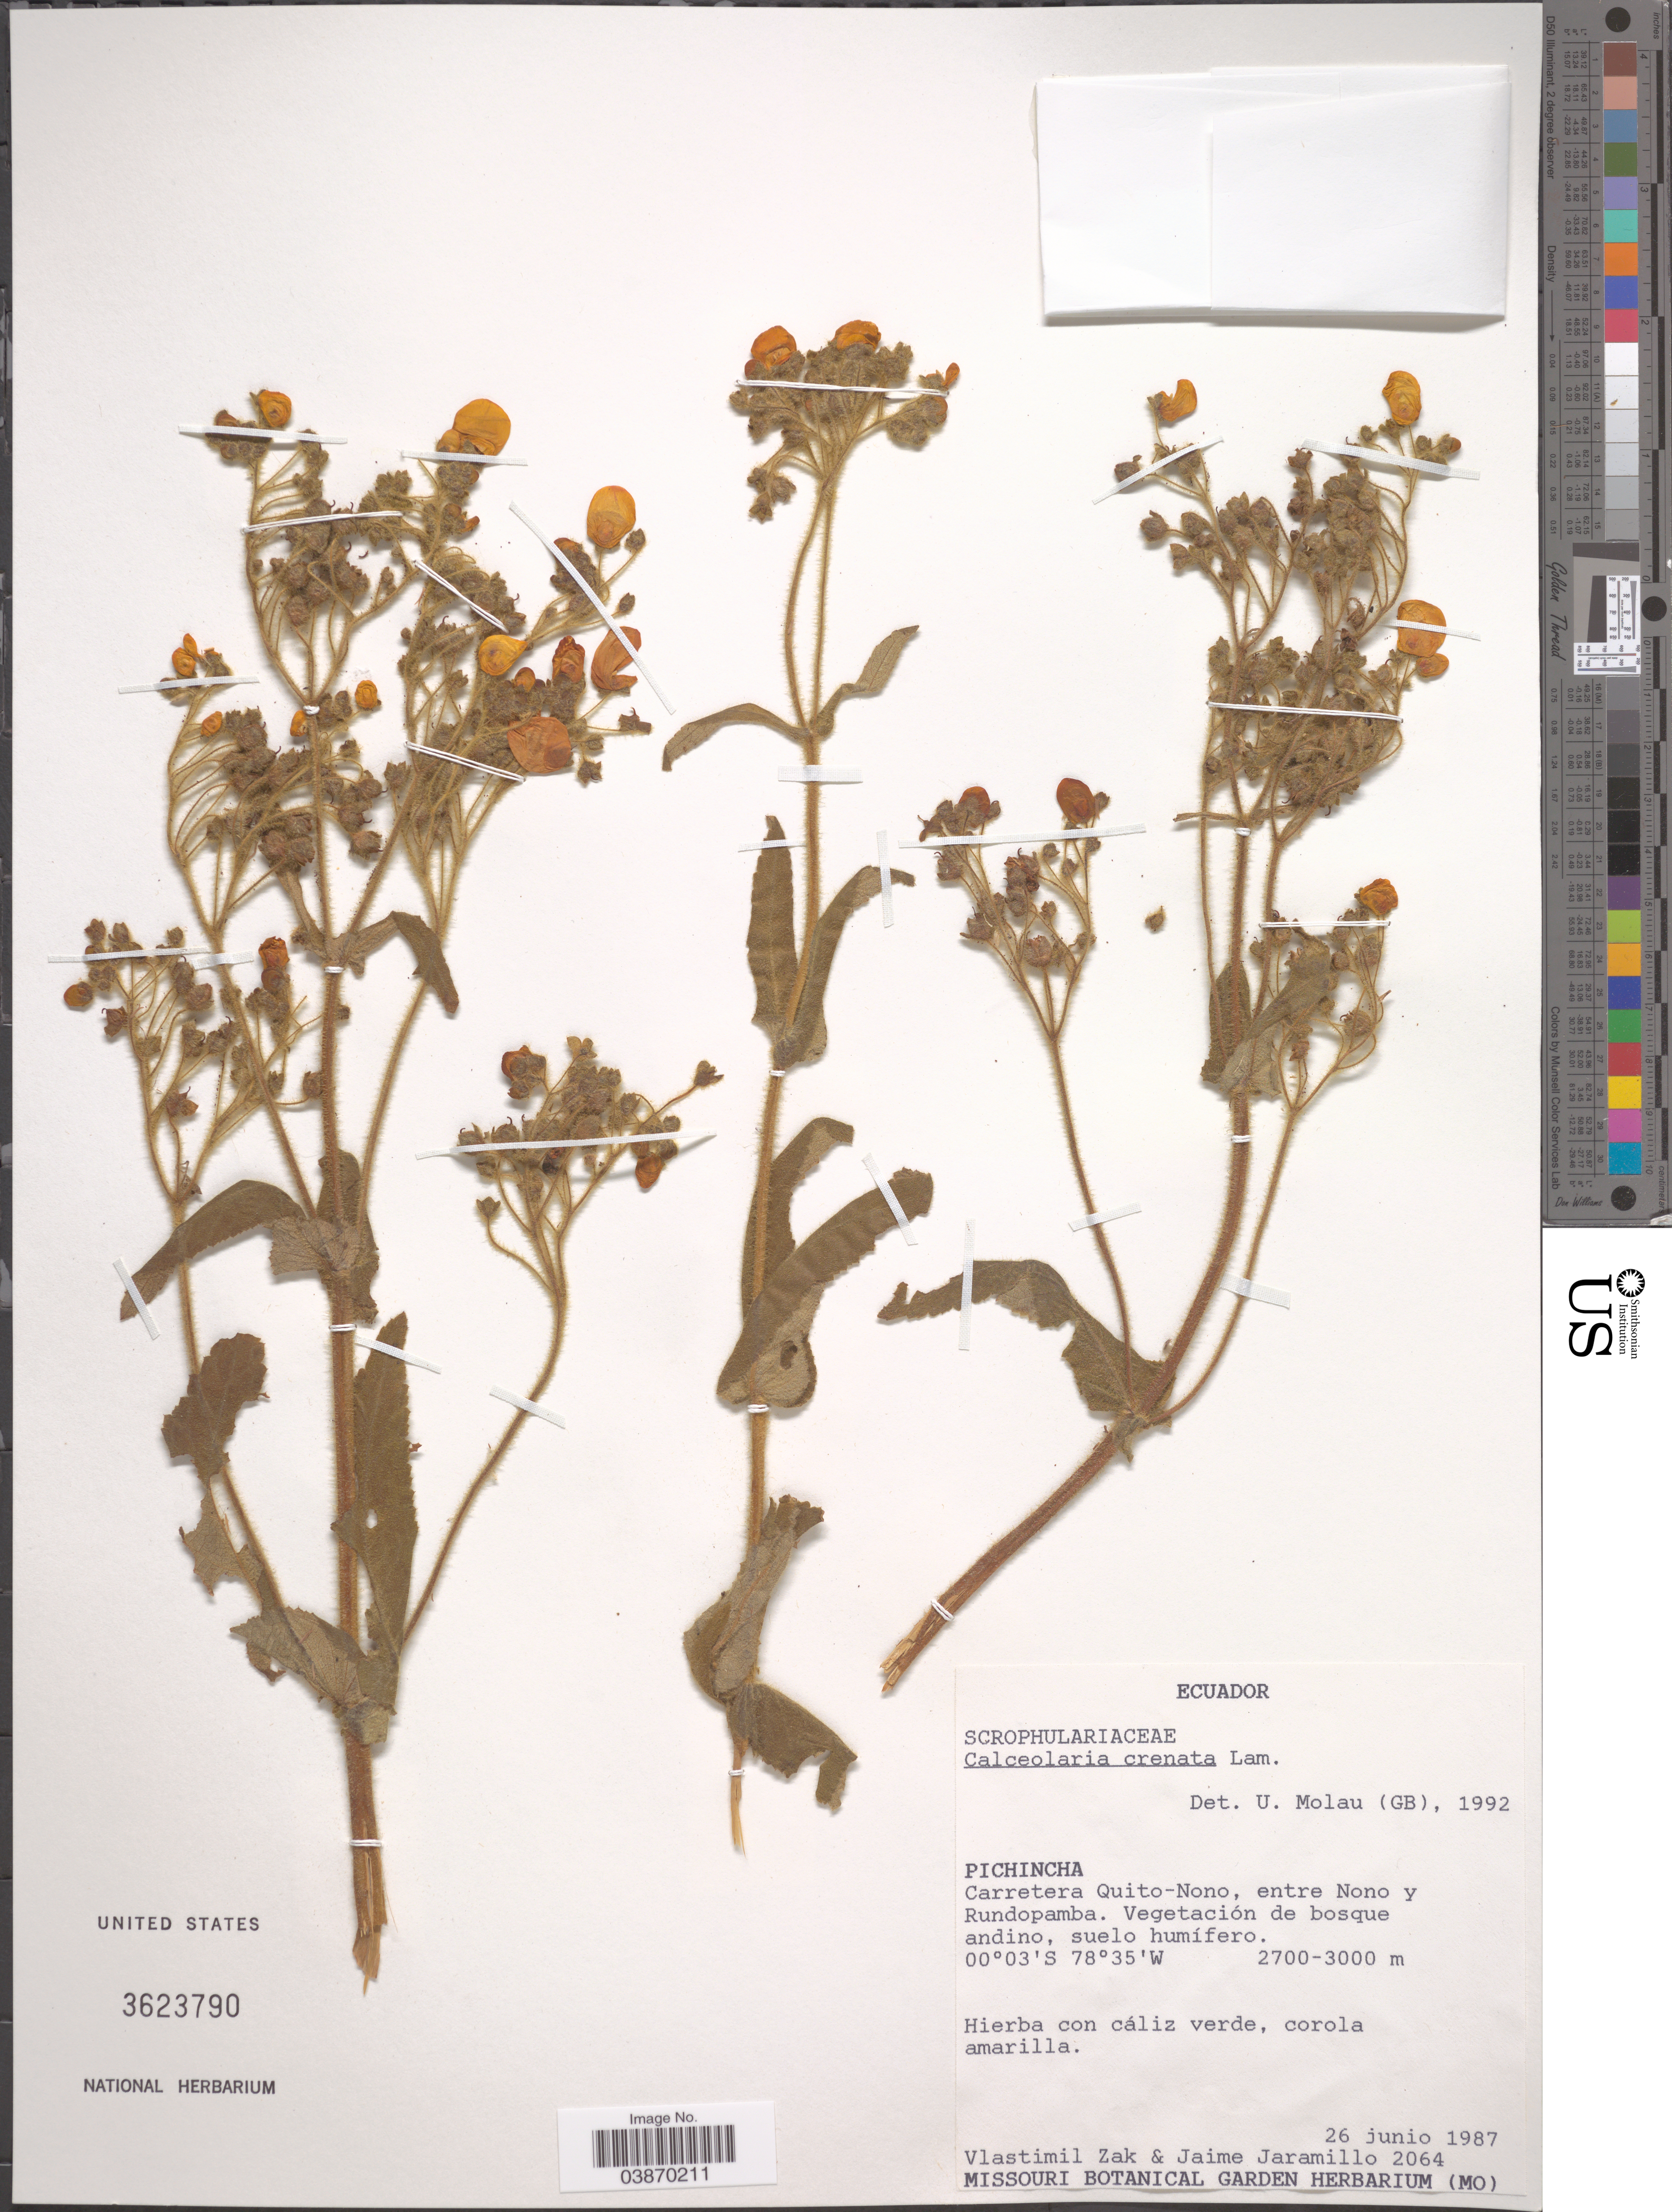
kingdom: Plantae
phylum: Tracheophyta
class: Magnoliopsida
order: Lamiales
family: Calceolariaceae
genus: Calceolaria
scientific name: Calceolaria crenata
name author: Lam.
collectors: V. Zak & J. Jaramillo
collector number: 2064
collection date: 1987-06-26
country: Ecuador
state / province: Pichincha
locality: Carretera Quito-Nono, entre Nono y Rundopamba.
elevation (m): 2700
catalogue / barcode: US 3623790